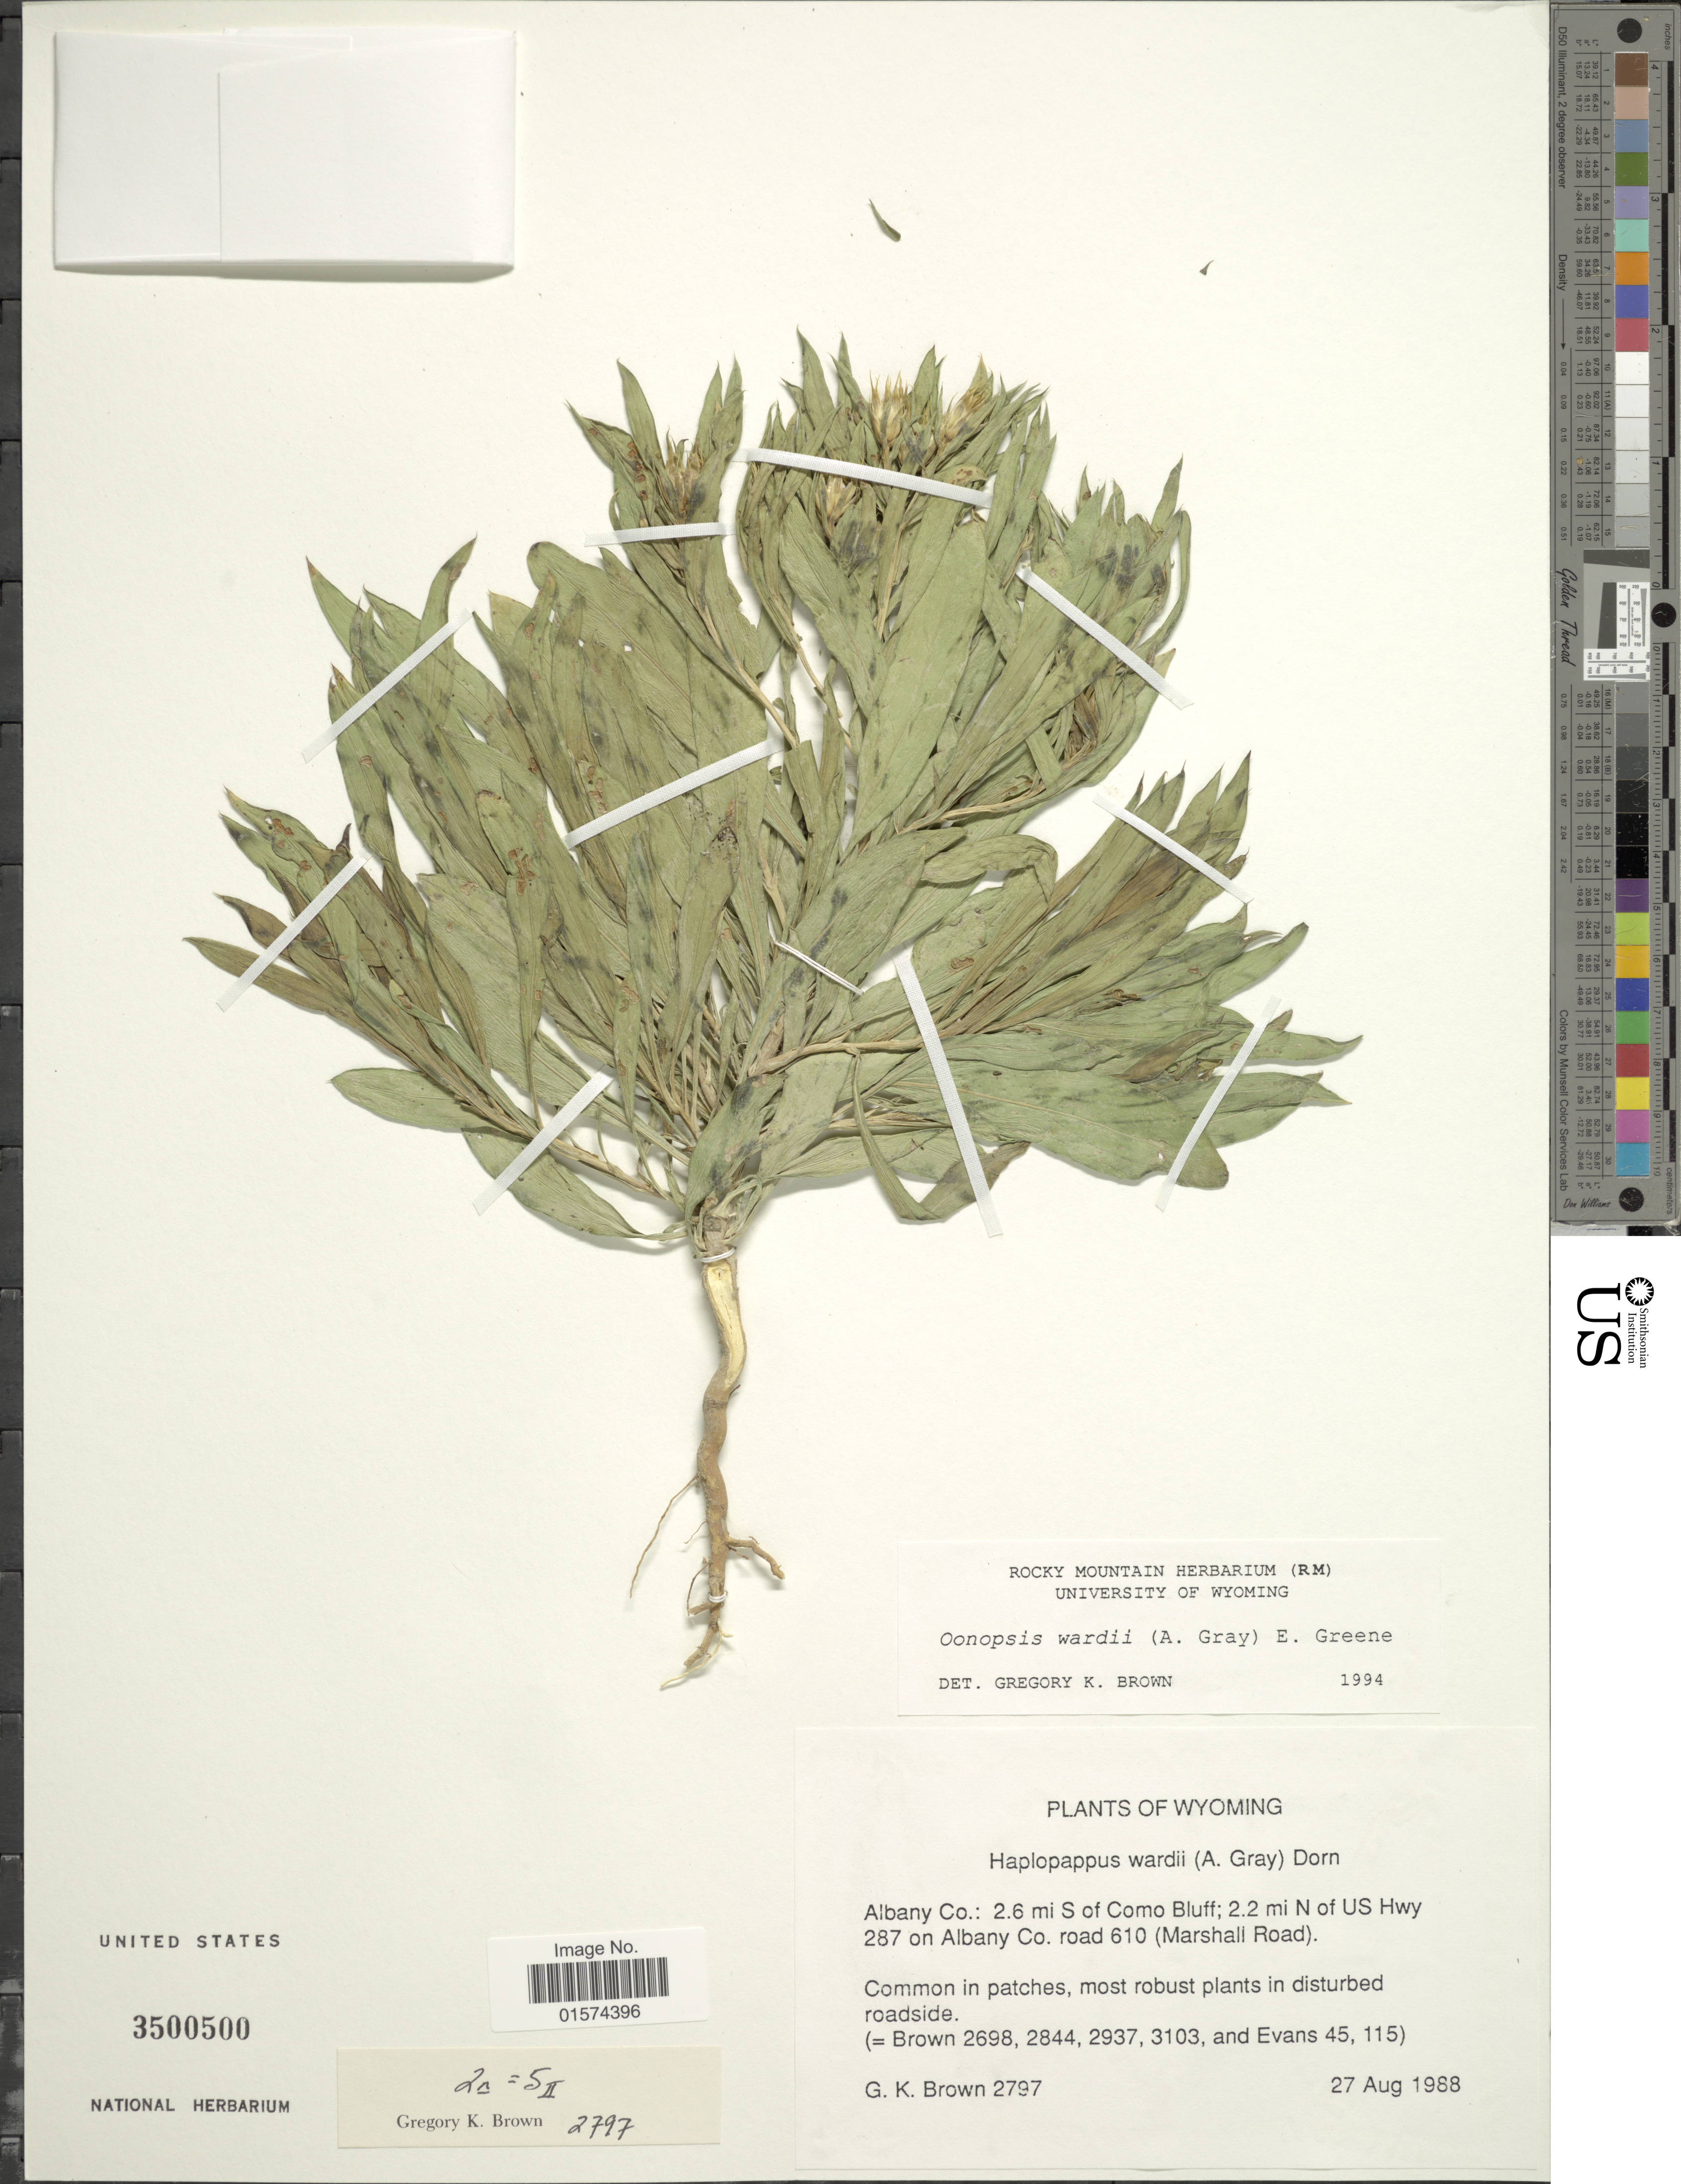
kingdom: Plantae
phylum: Tracheophyta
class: Magnoliopsida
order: Asterales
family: Asteraceae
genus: Oonopsis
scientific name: Oonopsis wardii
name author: (A. Gray) Greene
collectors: G. K. Brown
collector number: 2797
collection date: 1988-08-27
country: United States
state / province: Wyoming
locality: Albany Co.: 2.6 mi S of Como Bluff; 2.2 mi N of US Hwy 287 on Albany Co. road 610 (Marshall Road)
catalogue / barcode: US 3500500